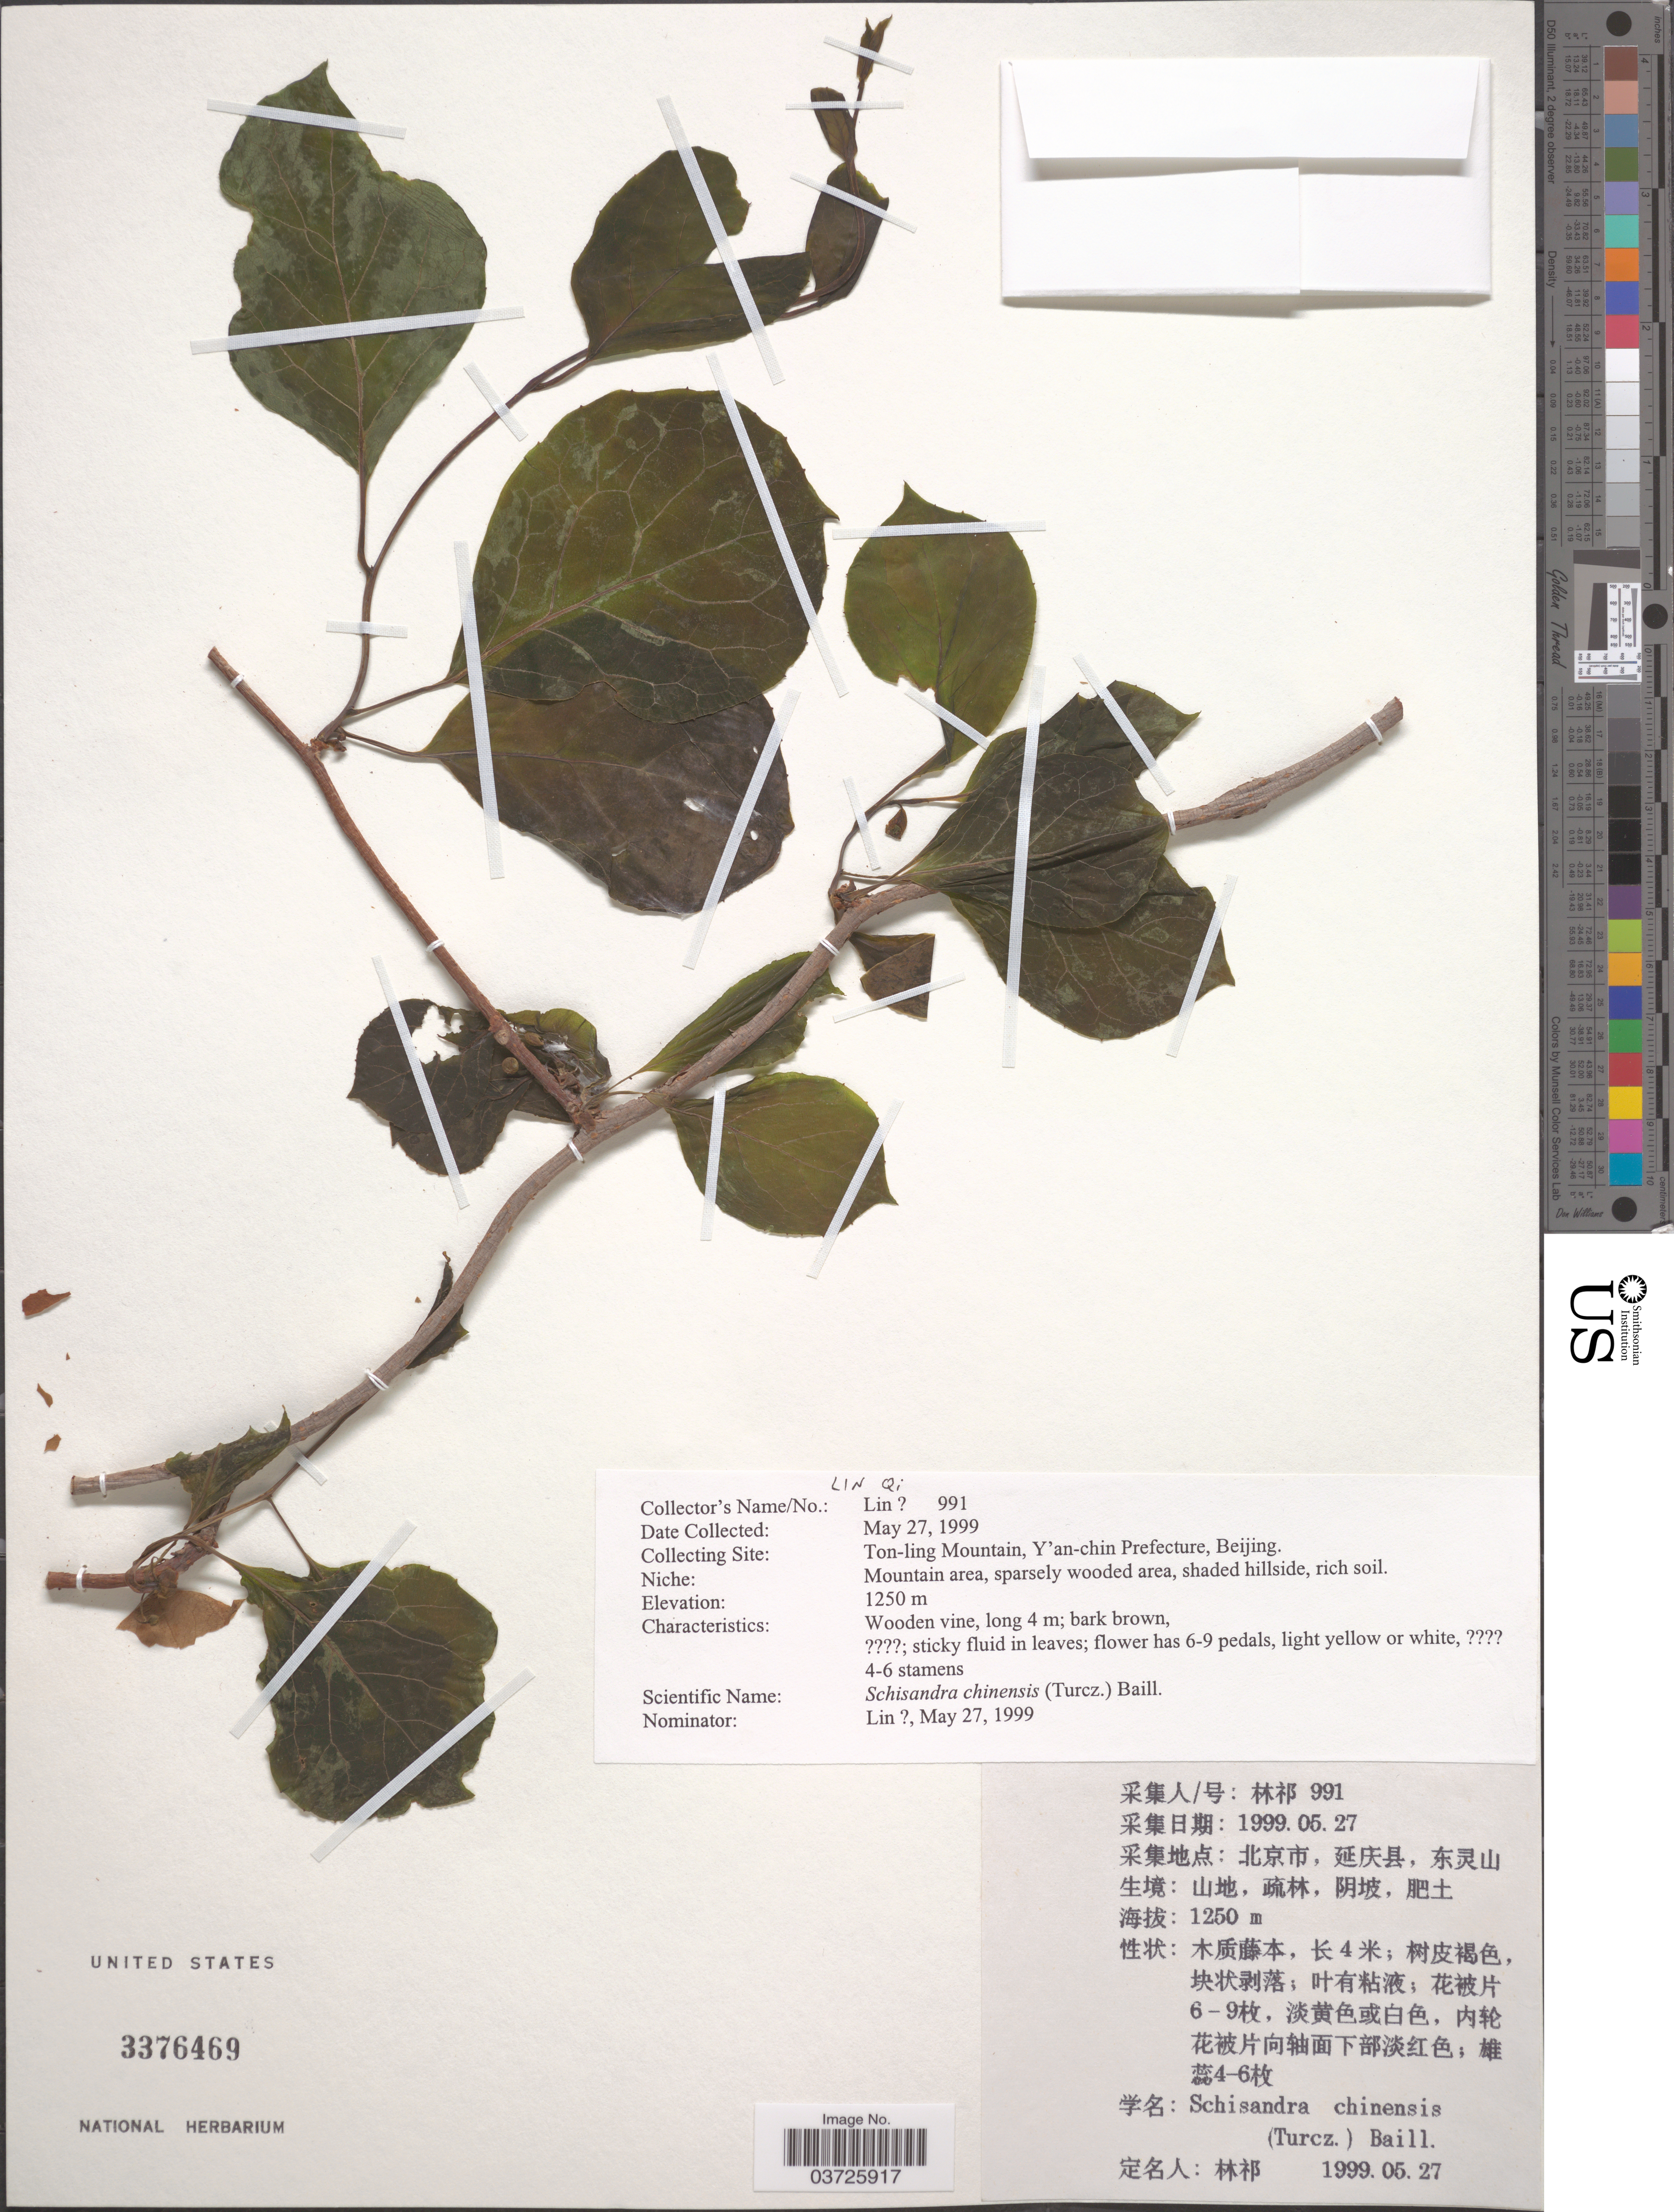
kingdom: Plantae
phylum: Tracheophyta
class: Magnoliopsida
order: Austrobaileyales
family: Schisandraceae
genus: Schisandra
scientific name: Schisandra chinensis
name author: (Turcz.) Baill.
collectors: Q. Lin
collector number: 991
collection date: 1999-05-27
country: China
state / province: Beijing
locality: Ton-ling Mountain, Y'an-chin Prefecture, Beijing.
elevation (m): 1250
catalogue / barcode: US 3376469